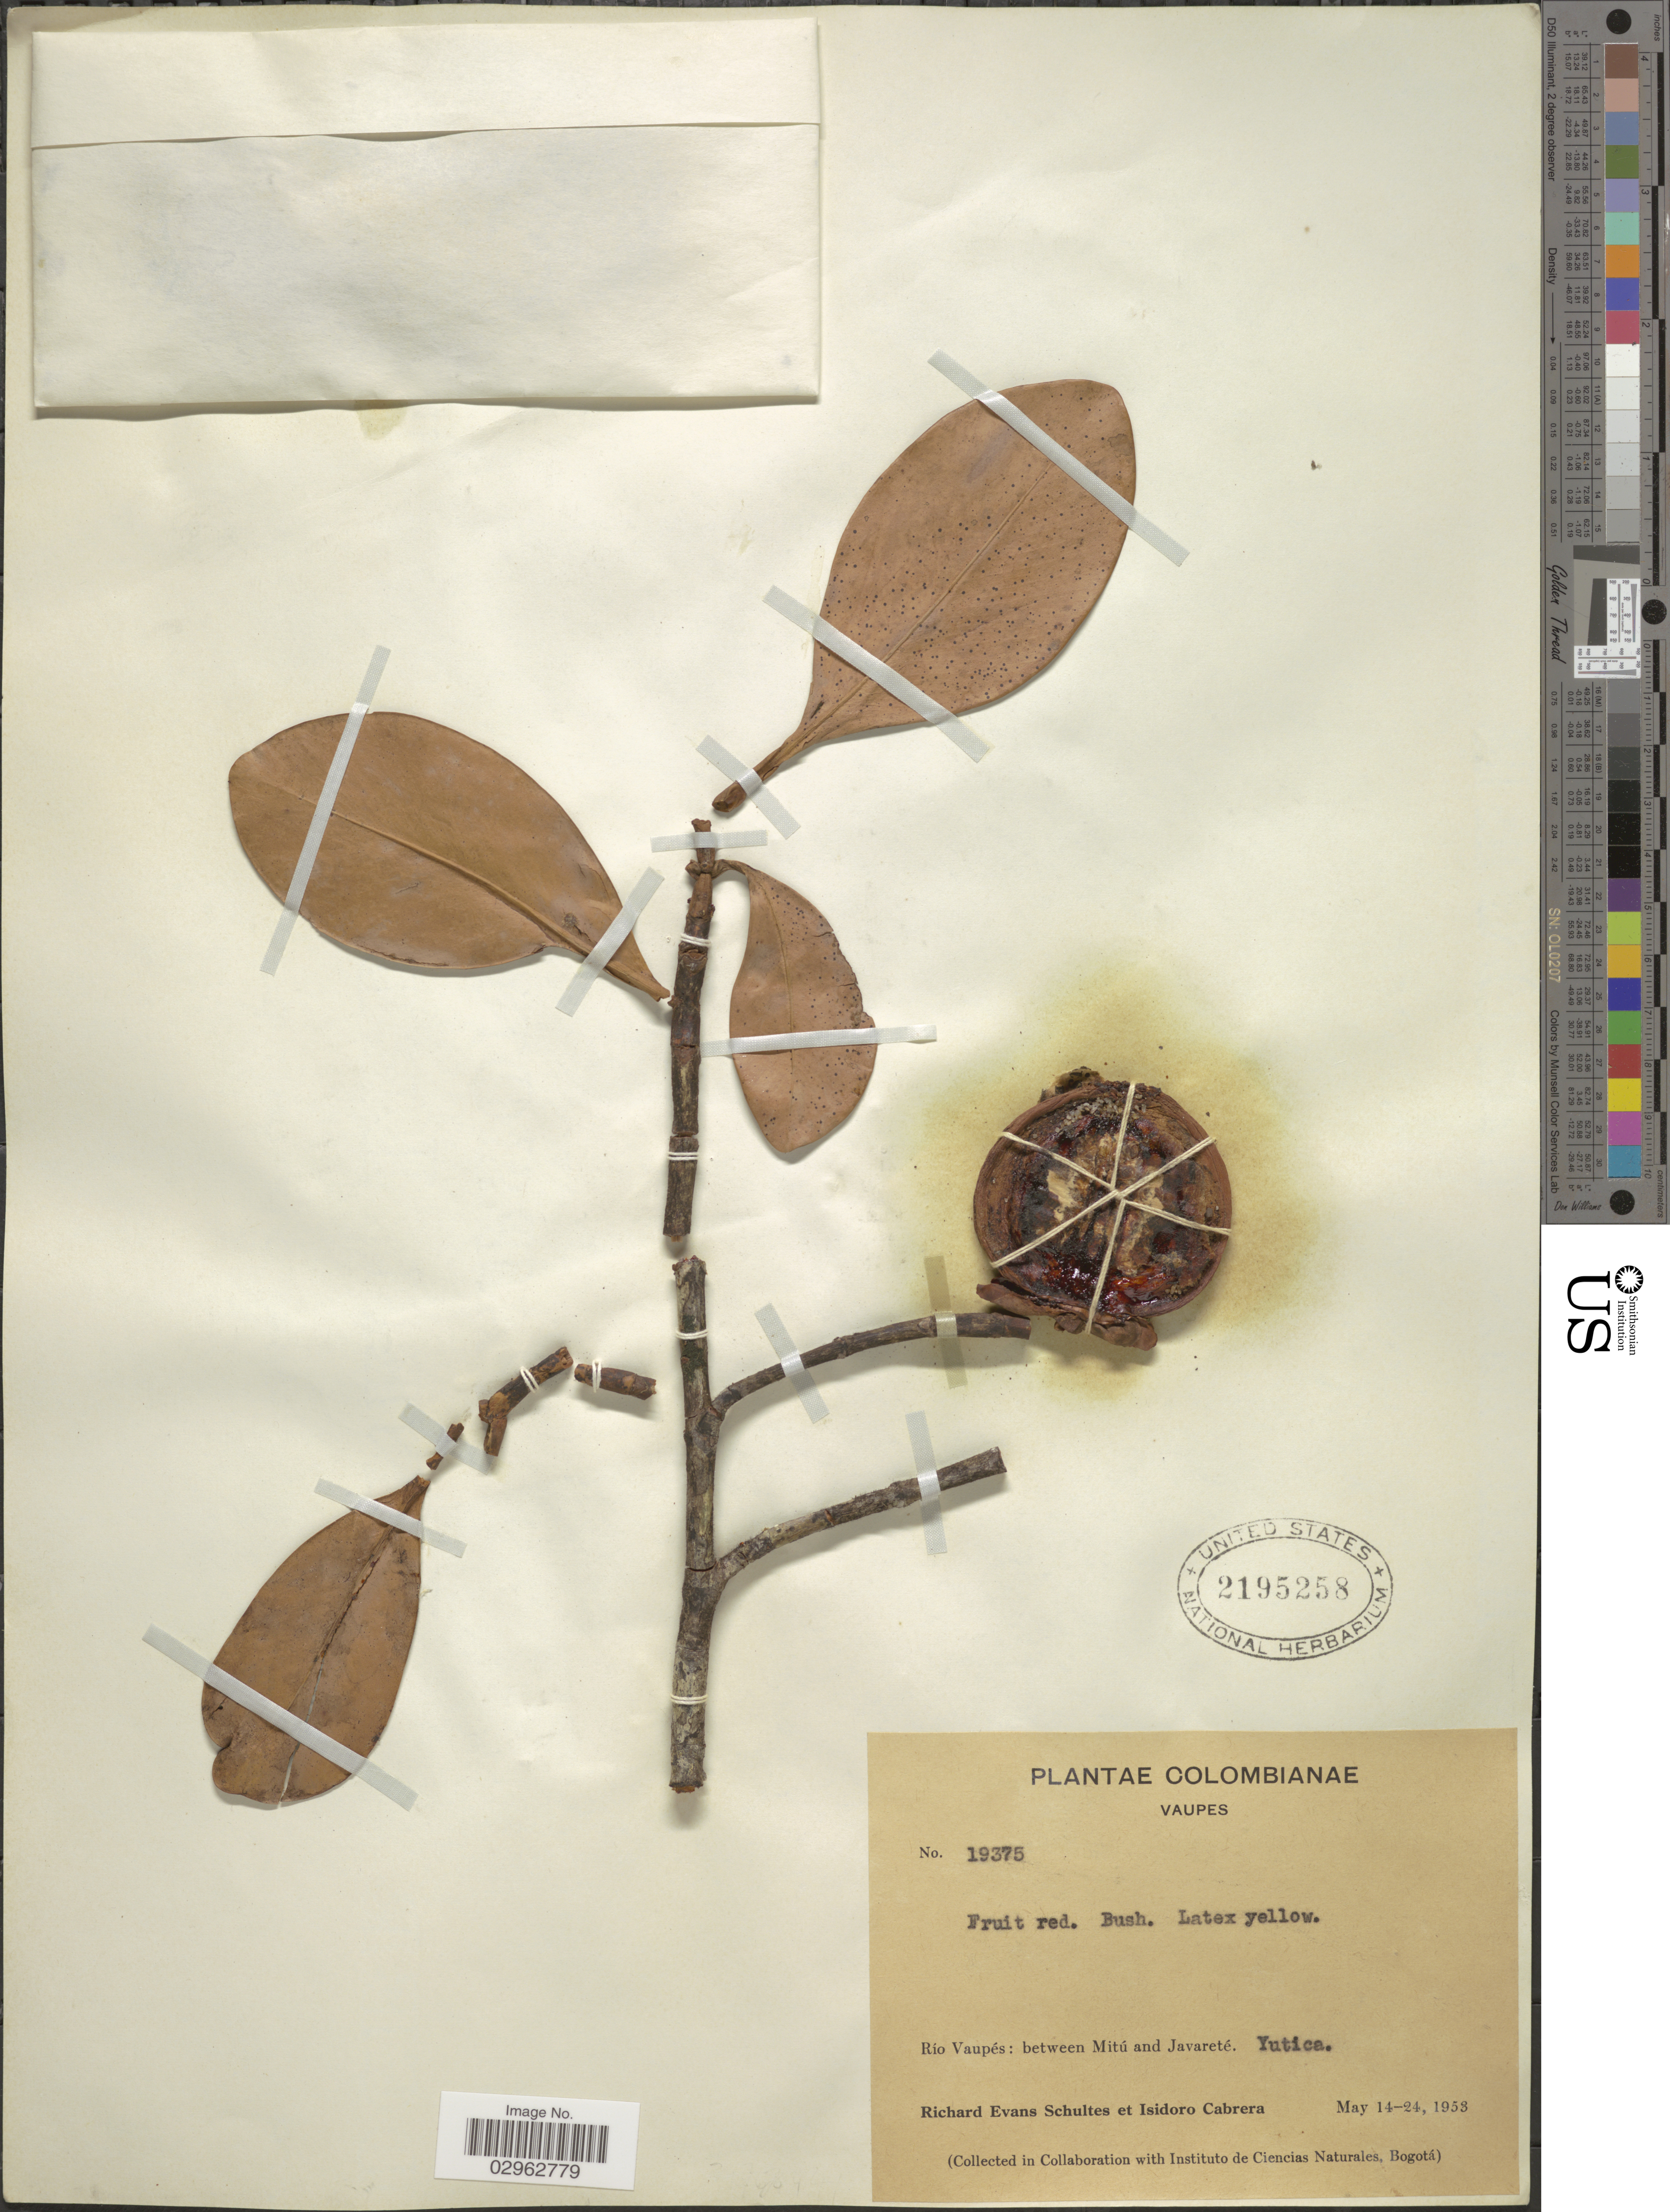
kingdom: Plantae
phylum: Tracheophyta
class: Magnoliopsida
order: Malpighiales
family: Clusiaceae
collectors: R. E. Schultes & I. Cabrera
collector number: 19375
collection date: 1953-05-14/1953-05-24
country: Colombia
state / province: Vaupés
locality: Río Vaupés: between Mitú and Javareté. Yutica.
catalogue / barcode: US 2195258